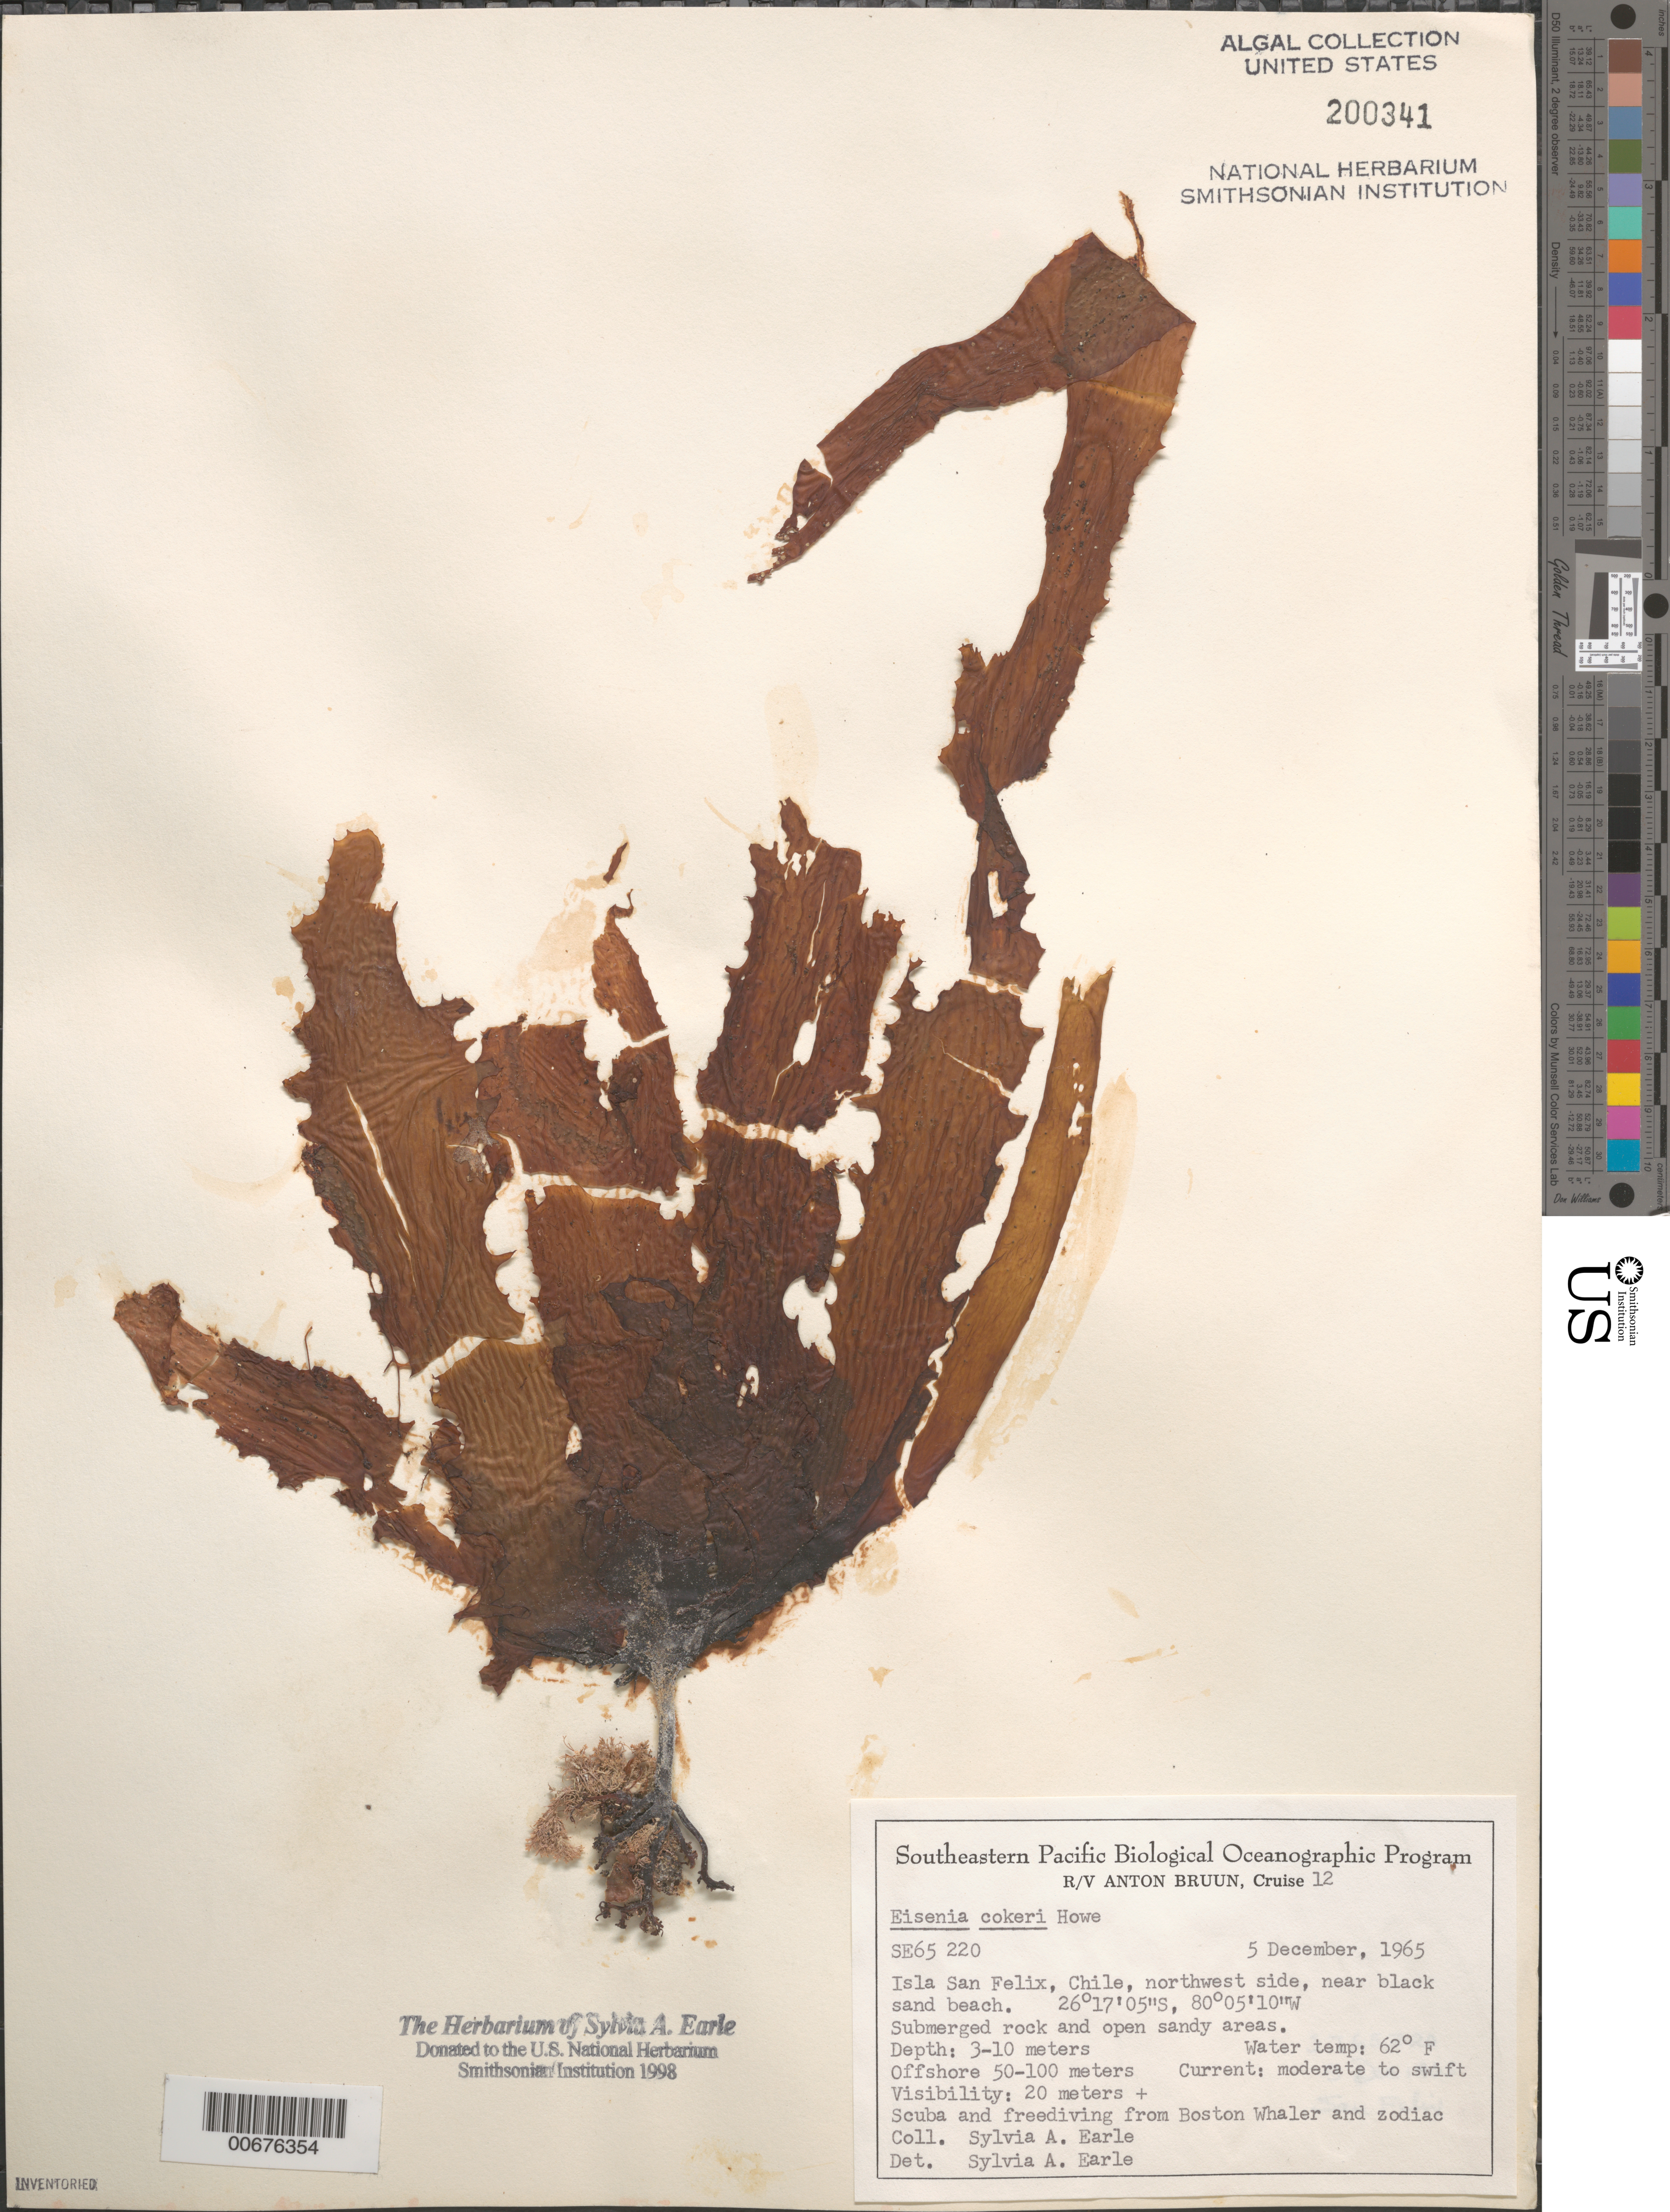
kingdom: Chromista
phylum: Ochrophyta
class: Phaeophyceae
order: Laminariales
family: Lessoniaceae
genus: Eisenia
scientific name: Eisenia cokeri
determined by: Earle, S. A.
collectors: S. A. Earle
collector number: SE 65220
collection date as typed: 05 Dec 1965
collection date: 1965-12-05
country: Chile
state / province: Atacama (III)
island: Isla San Felix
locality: Near black sand beach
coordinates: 26 17' 05" S, 80 05' 10" W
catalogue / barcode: US 200341